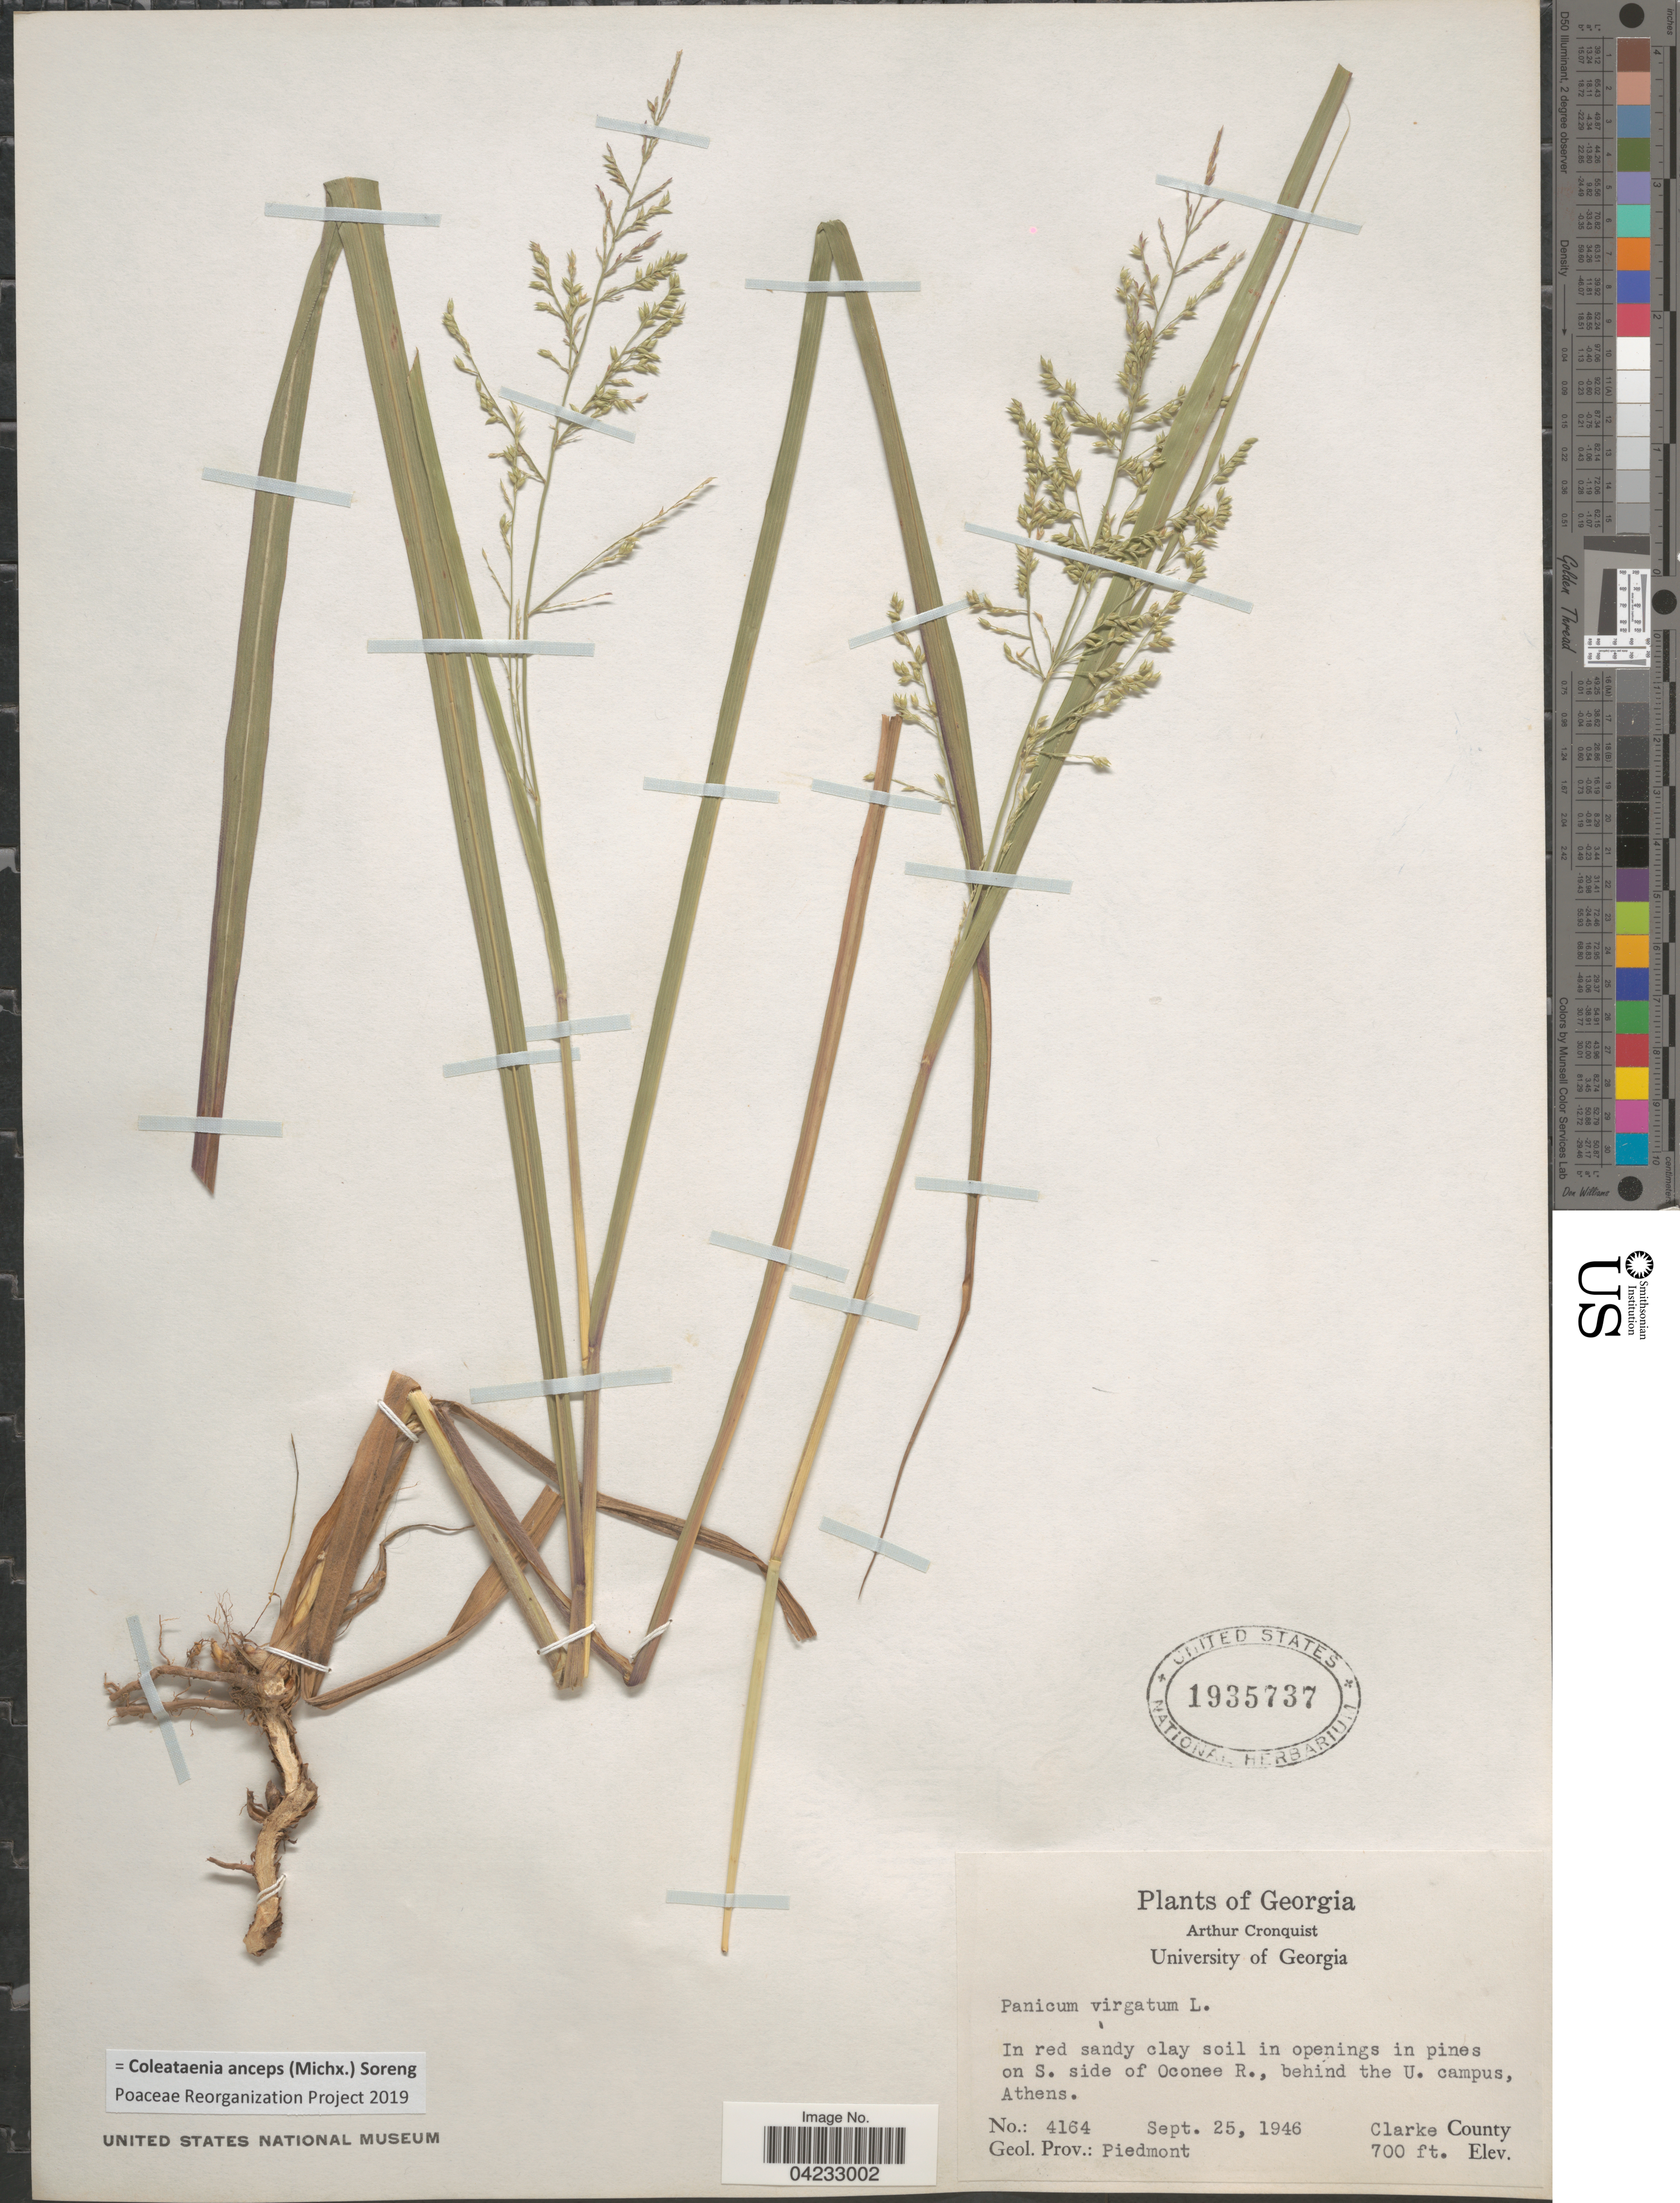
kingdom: Plantae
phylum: Tracheophyta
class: Liliopsida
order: Poales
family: Poaceae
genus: Coleataenia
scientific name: Coleataenia anceps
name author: (Michx.) Soreng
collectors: A. J. Cronquist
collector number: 4164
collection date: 1946-09-25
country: United States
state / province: Georgia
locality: On S. side of Oconee R., behind the U. campus, Athens. Clarke County. Geol. Prov.: Piedmont.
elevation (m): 213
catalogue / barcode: US 1935737